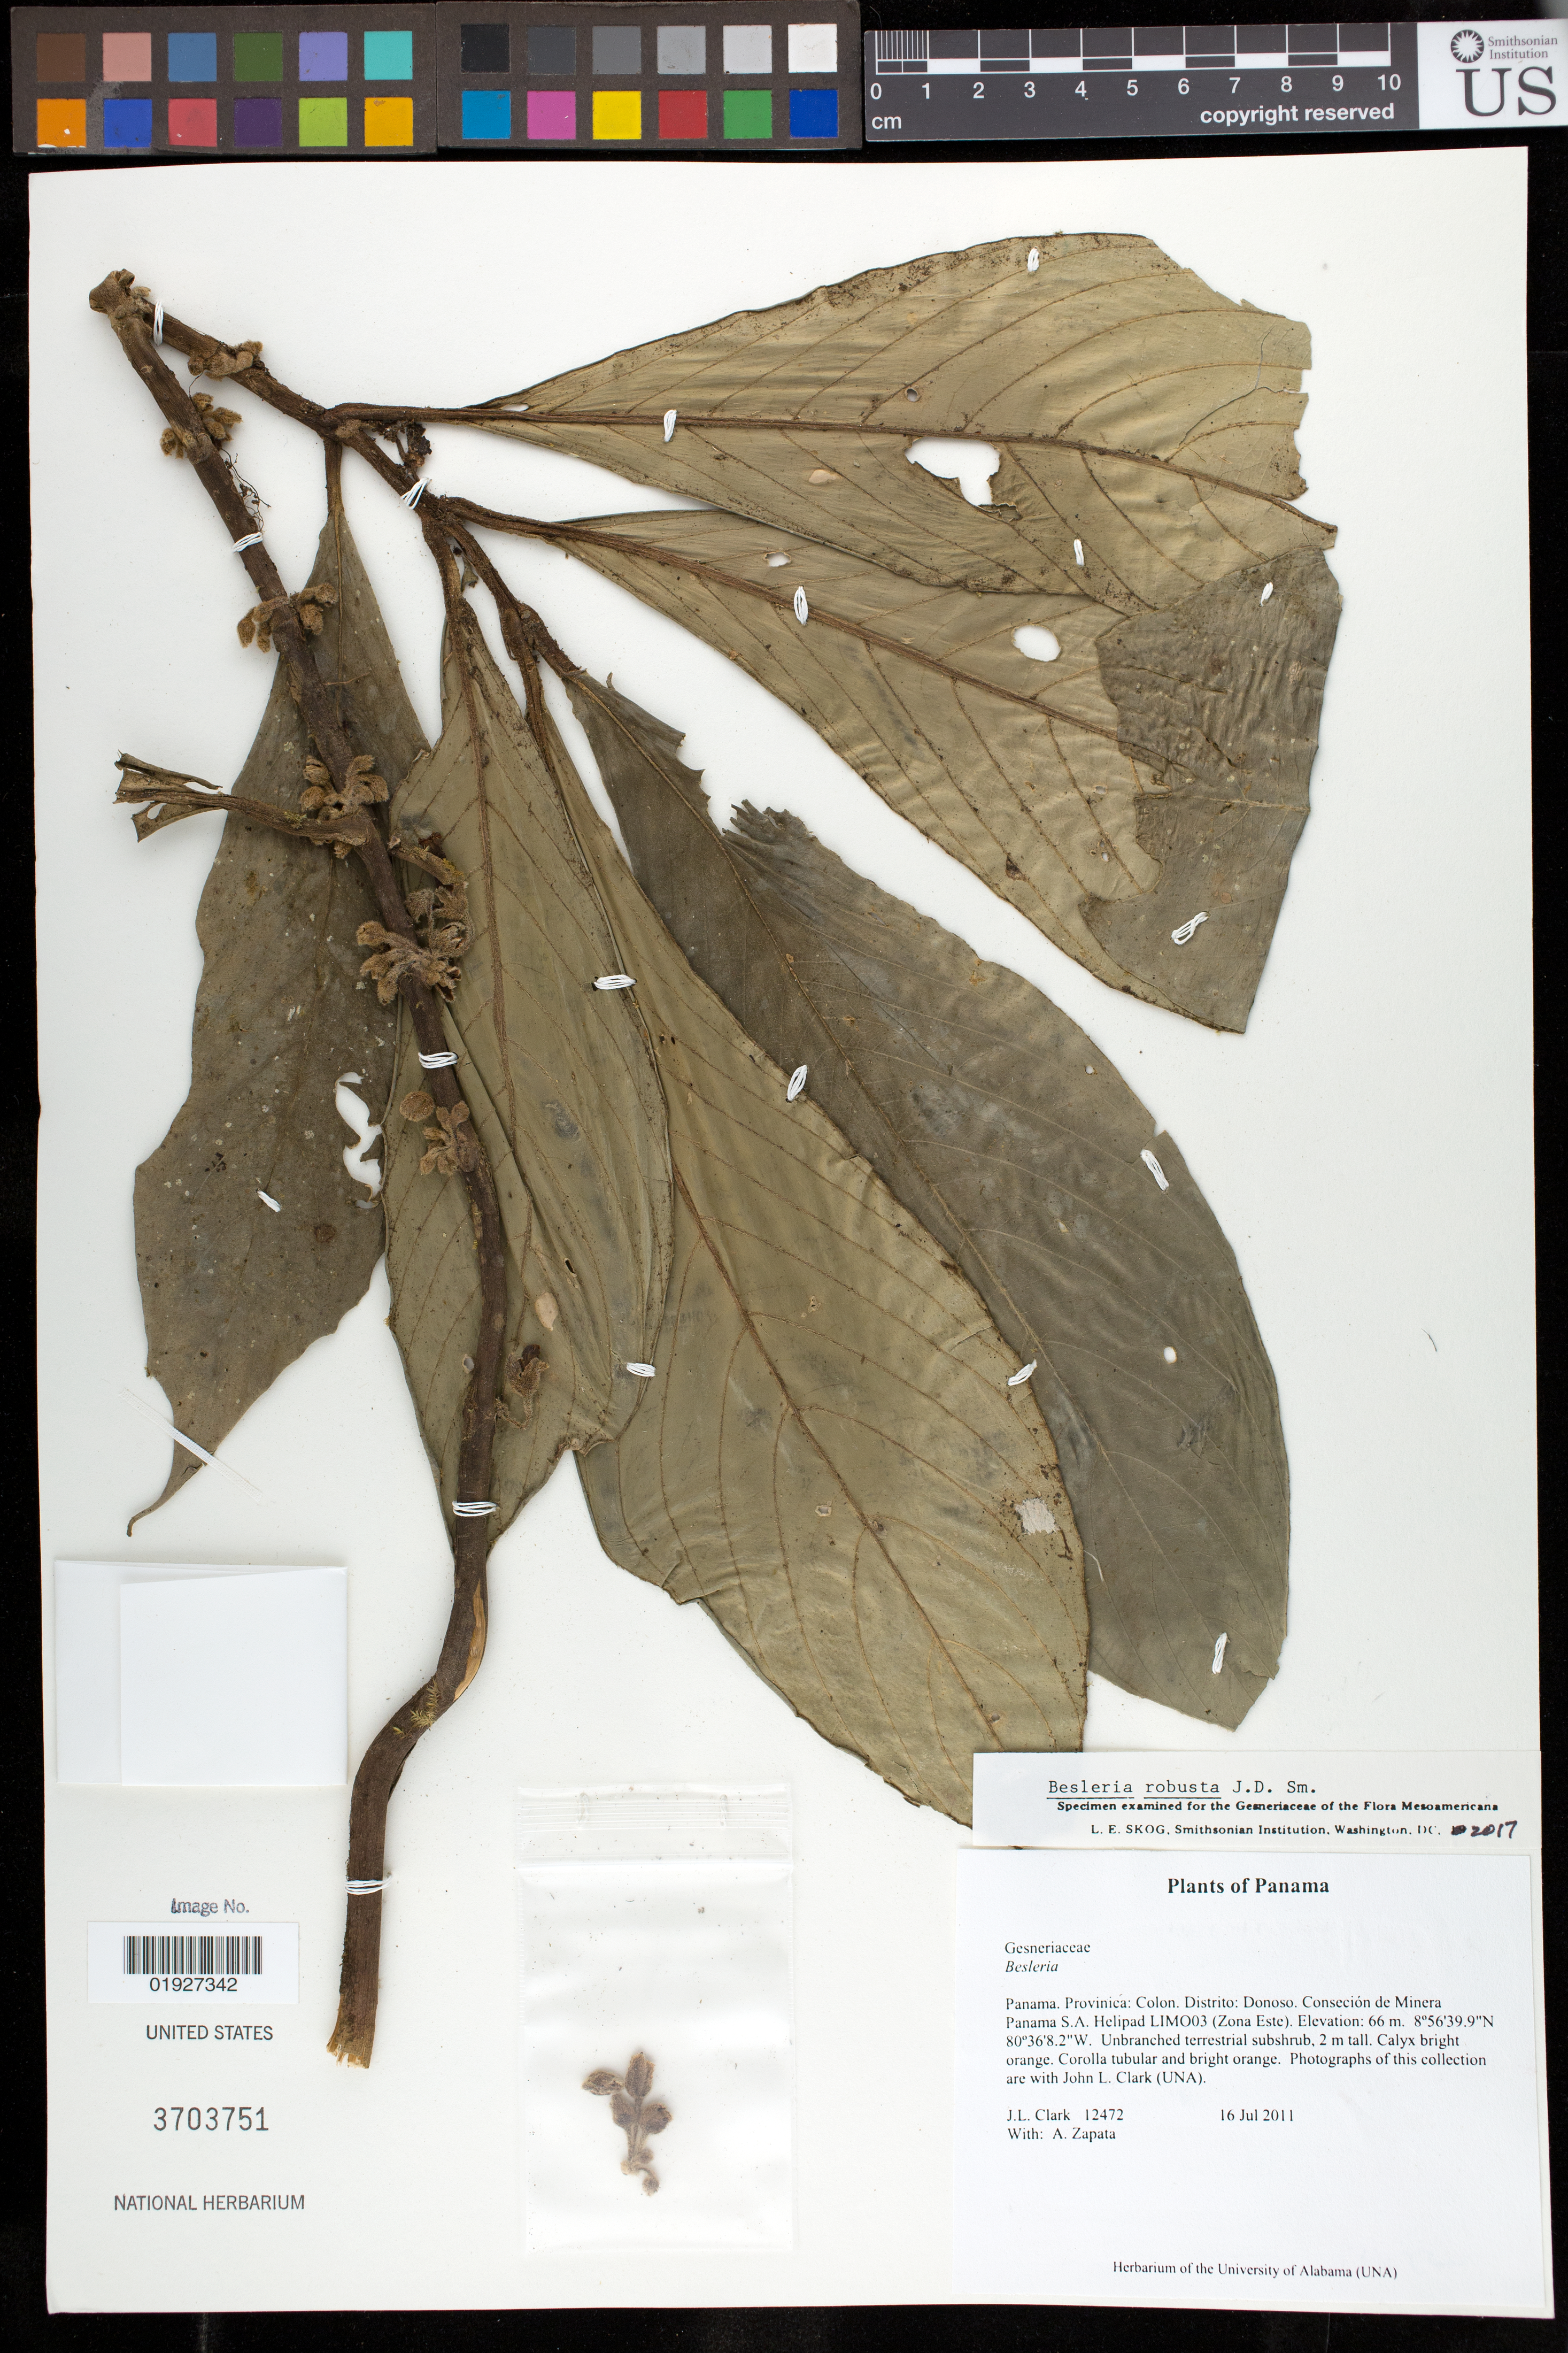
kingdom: Plantae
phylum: Tracheophyta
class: Magnoliopsida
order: Lamiales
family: Gesneriaceae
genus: Besleria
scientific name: Besleria robusta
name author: Donn. Sm.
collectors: J. L. Clark & A. Zapata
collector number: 12472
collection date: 2011-07-16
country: Panama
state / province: Colón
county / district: Donoso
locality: Conseción de Minera Panama S.A. Helipad LIMO03 (Zona Este).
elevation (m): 66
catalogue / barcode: US 3703751